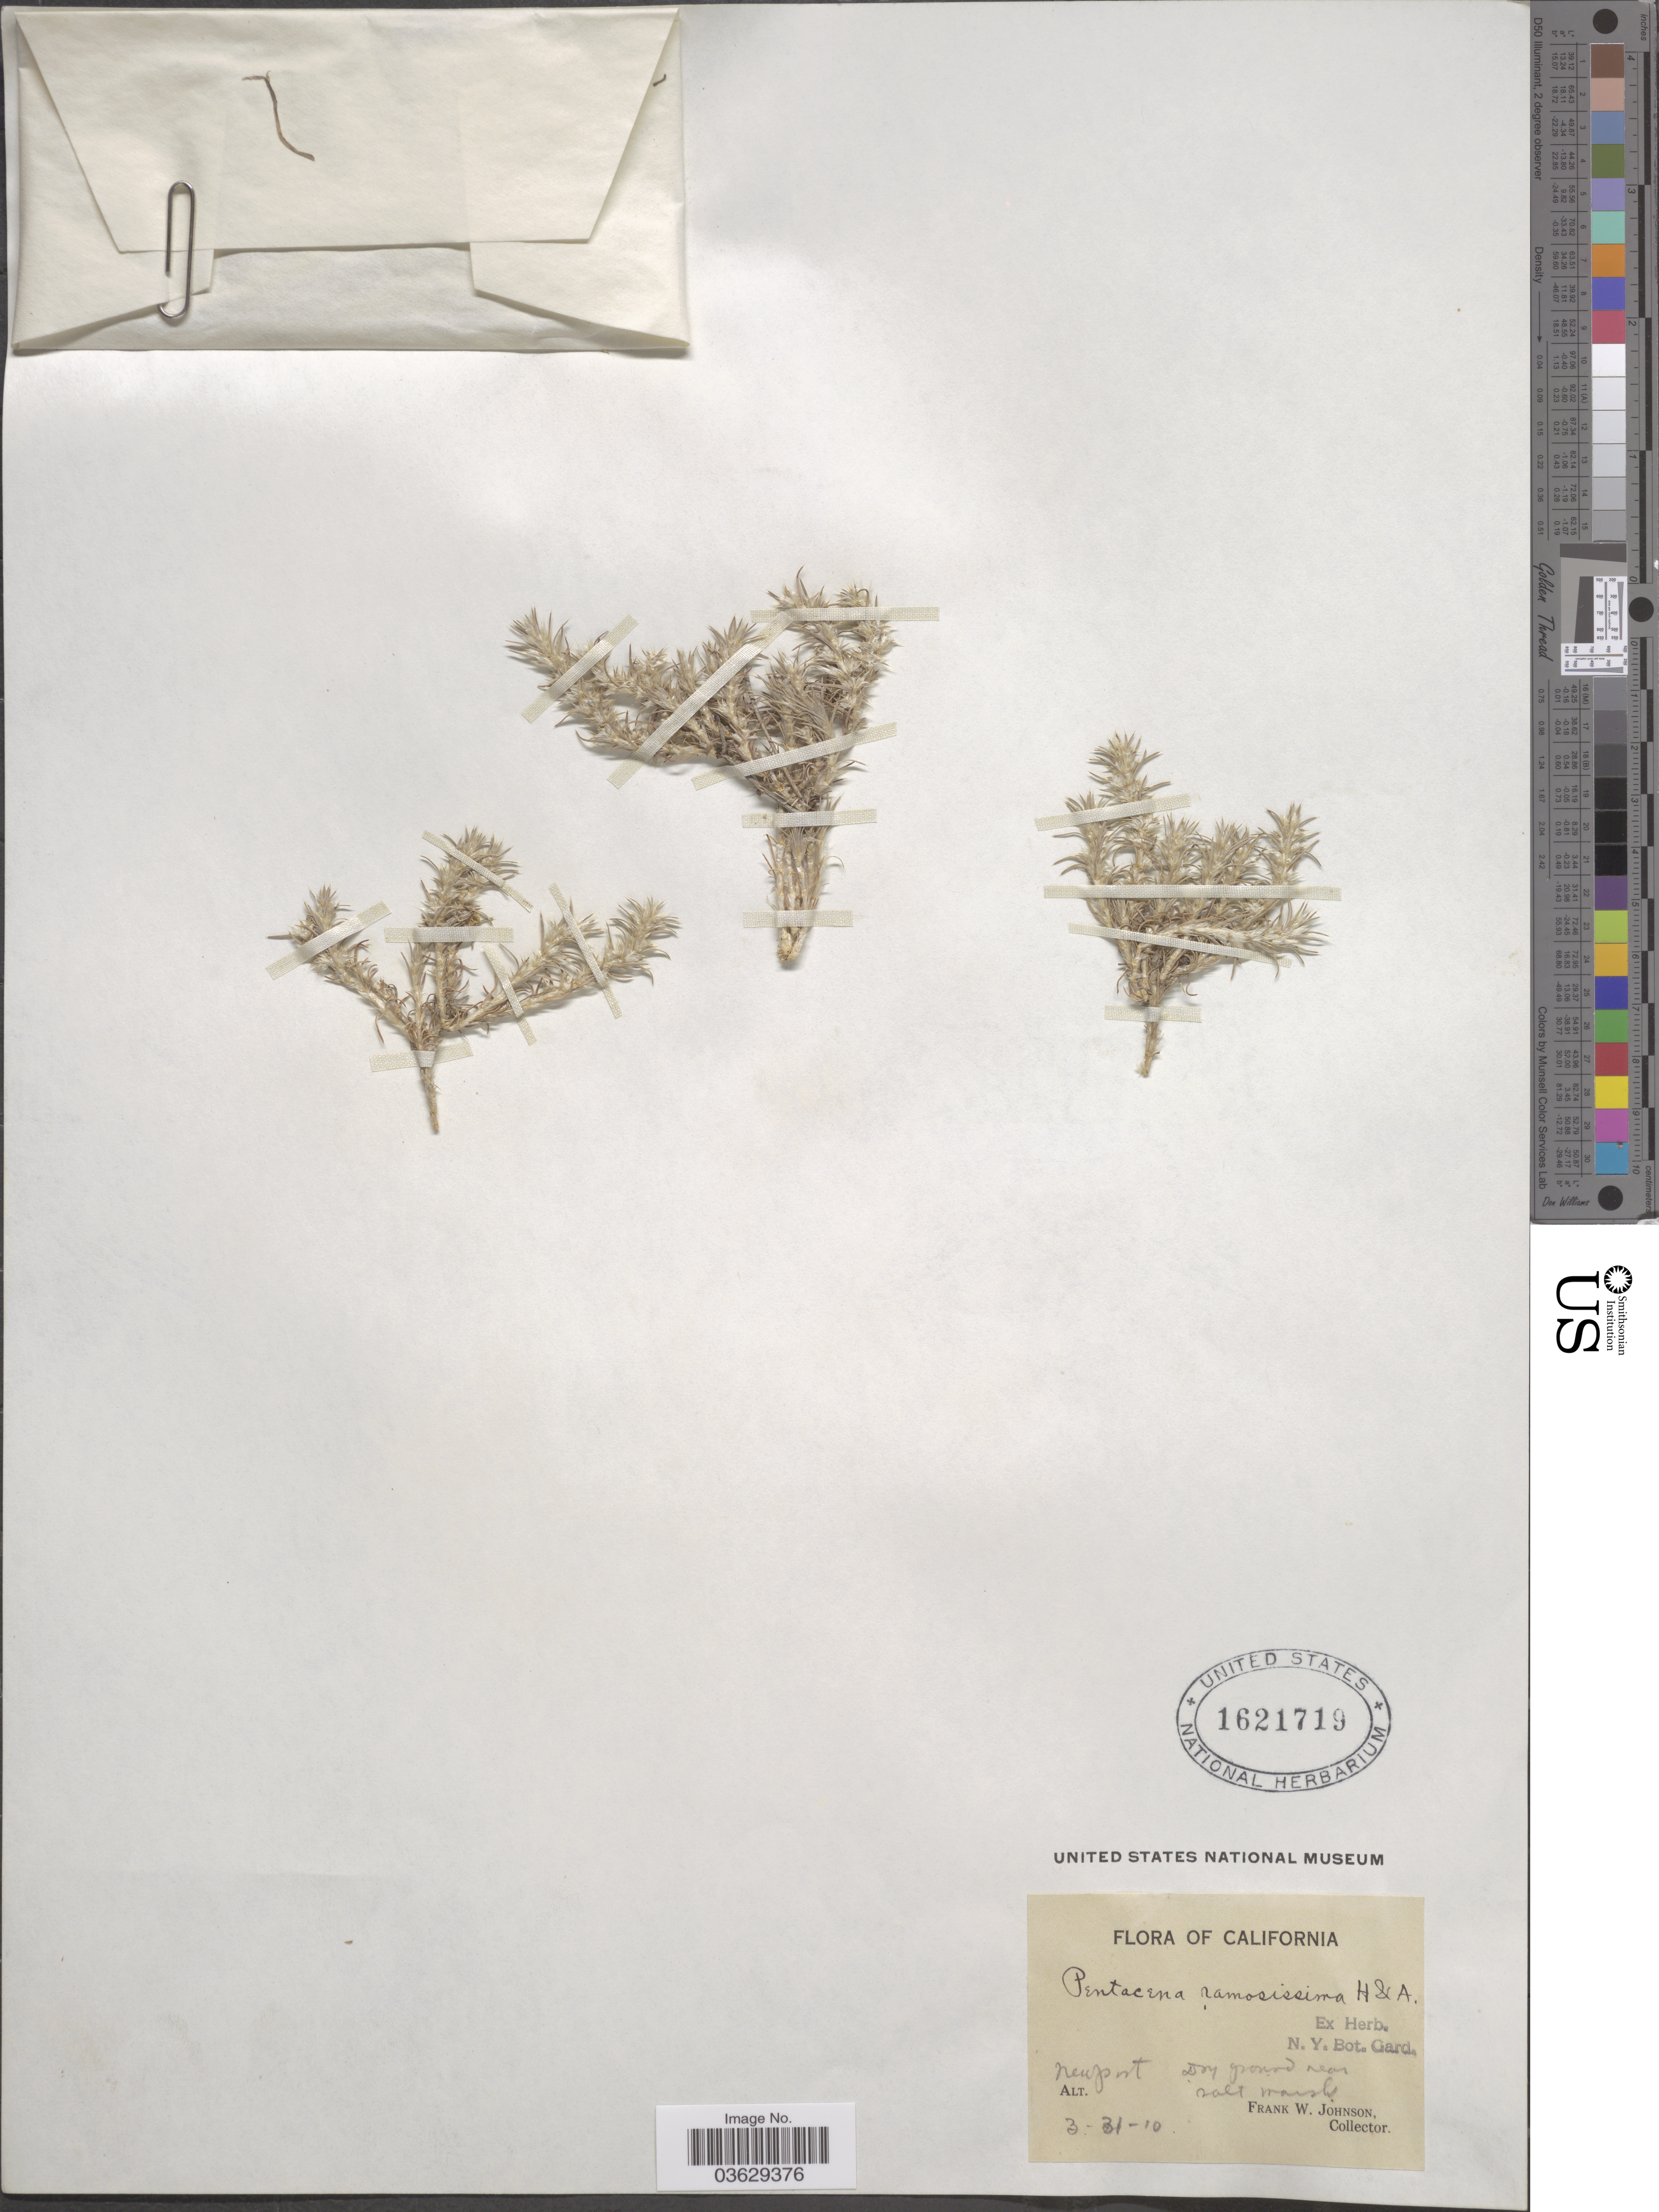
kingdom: Plantae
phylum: Tracheophyta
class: Magnoliopsida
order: Caryophyllales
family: Caryophyllaceae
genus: Cardionema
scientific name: Cardionema ramosissimum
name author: (Weinm.) A. Nelson & J.F. Macbr.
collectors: F. W. Johnson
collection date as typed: Transcribed d/m/y: 31/3/10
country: United States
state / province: California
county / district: Orange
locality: Newport.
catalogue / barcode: US 1621719